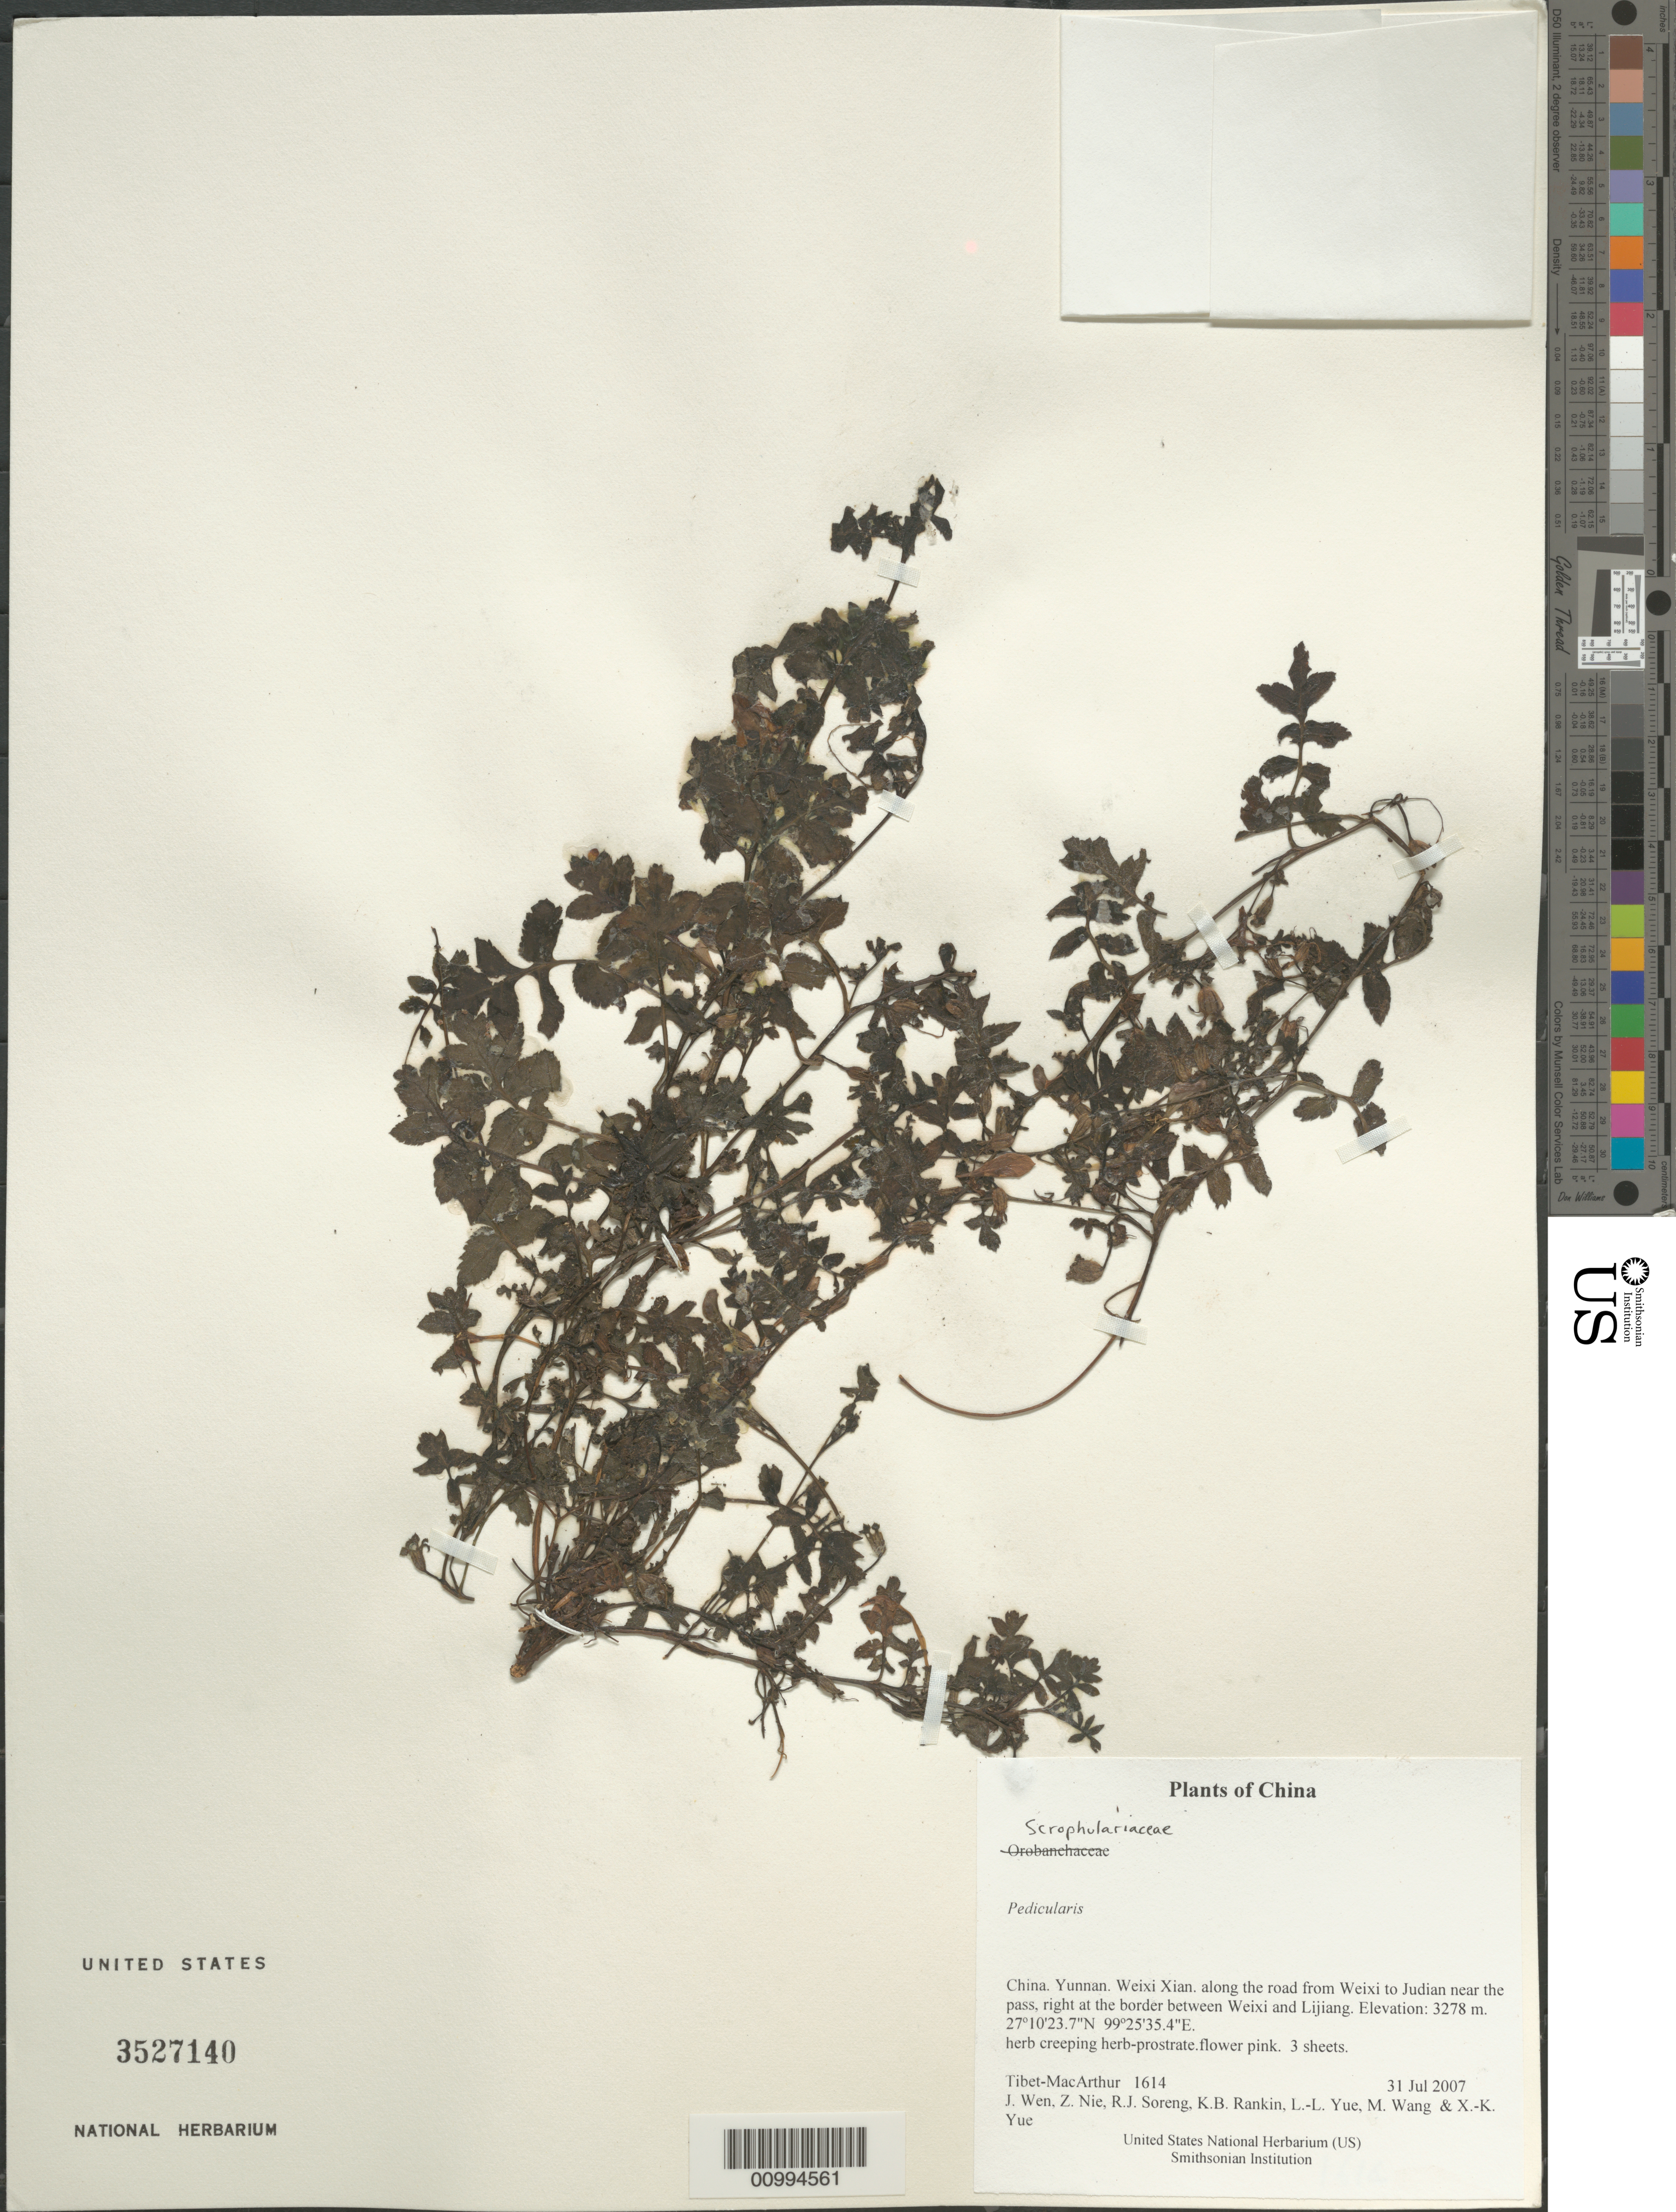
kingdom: Plantae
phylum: Tracheophyta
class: Magnoliopsida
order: Lamiales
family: Orobanchaceae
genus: Pedicularis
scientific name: Pedicularis sp.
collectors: Tibet-MacArthur, J. Wen, Z. Nie, R. J. Soreng, K. Rankin, L. Yue, M. Wang & X. Yue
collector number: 1614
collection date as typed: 31 Jul 2007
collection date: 2007-07-31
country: China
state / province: Yunnan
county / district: Weixi Xian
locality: along the road from Weixi to Judian near the pass, right at the border between Weixi and Lijiang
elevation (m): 3278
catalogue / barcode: US 3527140